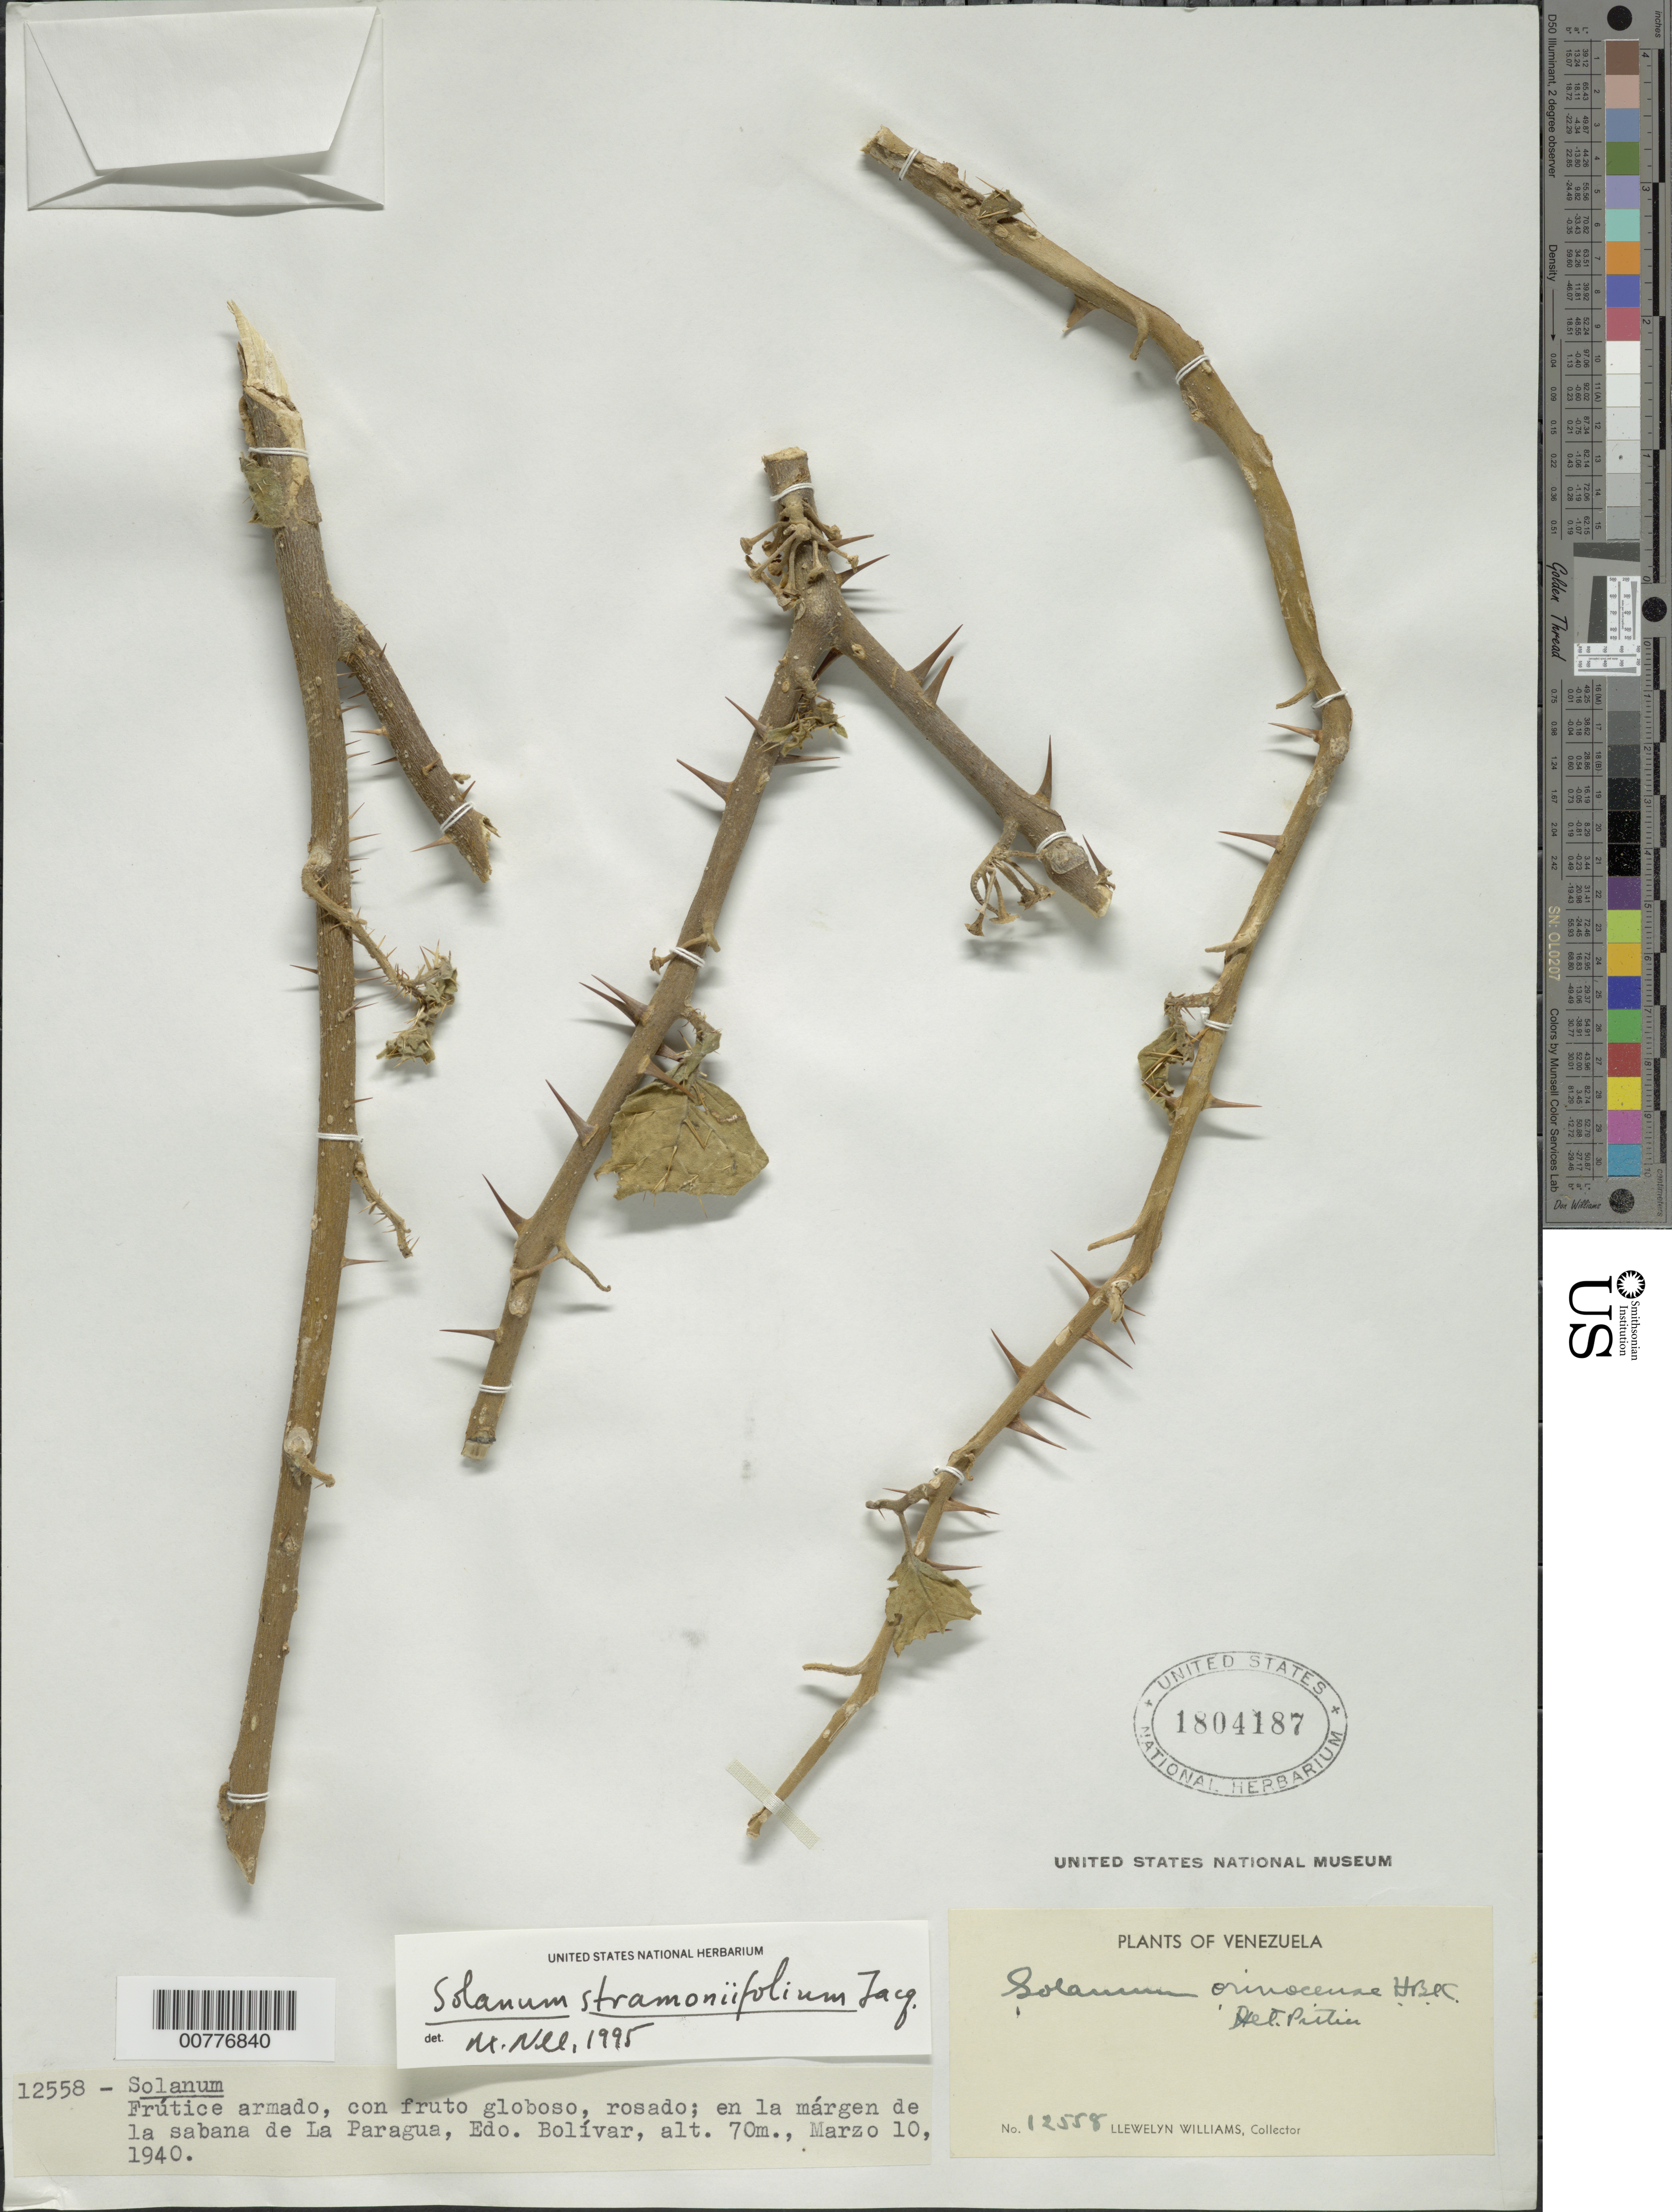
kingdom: Plantae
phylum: Tracheophyta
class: Magnoliopsida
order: Solanales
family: Solanaceae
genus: Solanum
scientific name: Solanum stramoniifolium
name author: Jacq.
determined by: Nee, Michael H.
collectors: L. Williams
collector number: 12558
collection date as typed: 3 Mar 1940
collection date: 1940-03-03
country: Venezuela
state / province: Bolívar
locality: La Paragua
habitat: Savanna along river.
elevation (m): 70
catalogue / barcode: US 1804187